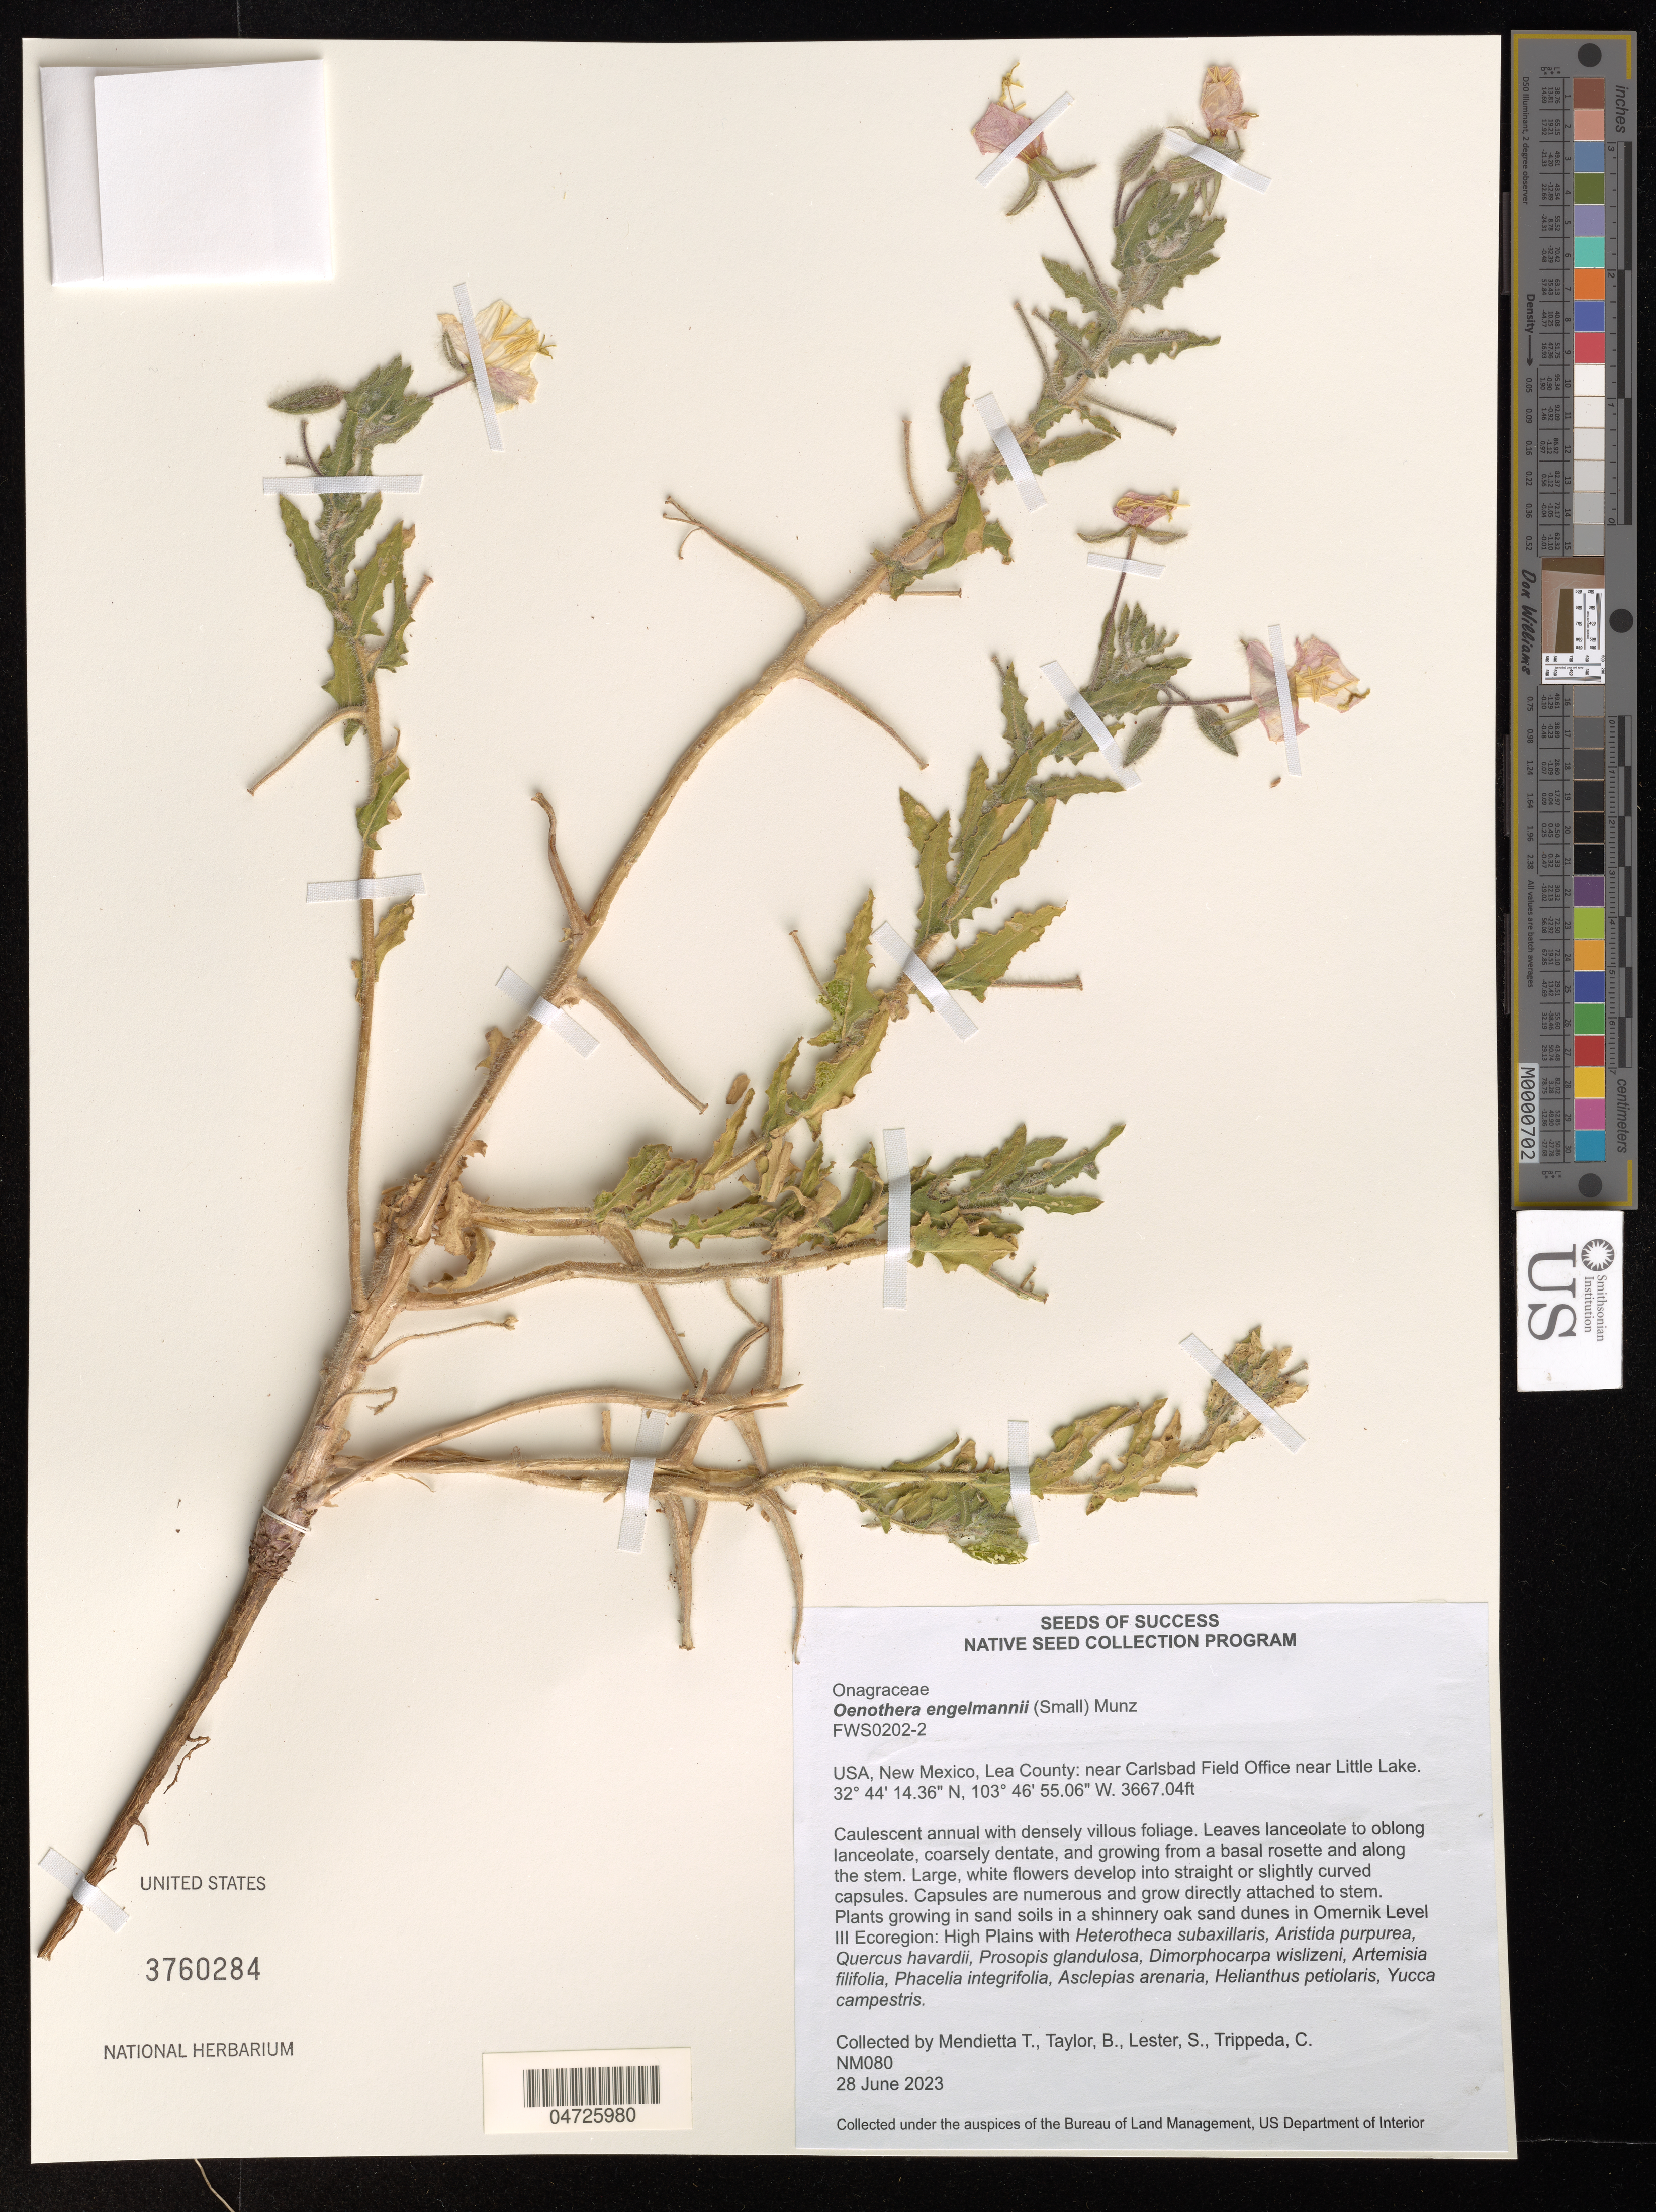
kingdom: Plantae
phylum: Tracheophyta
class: Magnoliopsida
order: Myrtales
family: Onagraceae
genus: Oenothera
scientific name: Oenothera engelmannii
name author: (Small) Munz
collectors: T. Mendietta & B. Taylor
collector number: NM080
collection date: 2023-06-28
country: United States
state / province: New Mexico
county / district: Lea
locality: Lea County: near Carlsbad Field Office near Little Lake.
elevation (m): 1117.71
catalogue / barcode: US 3760284